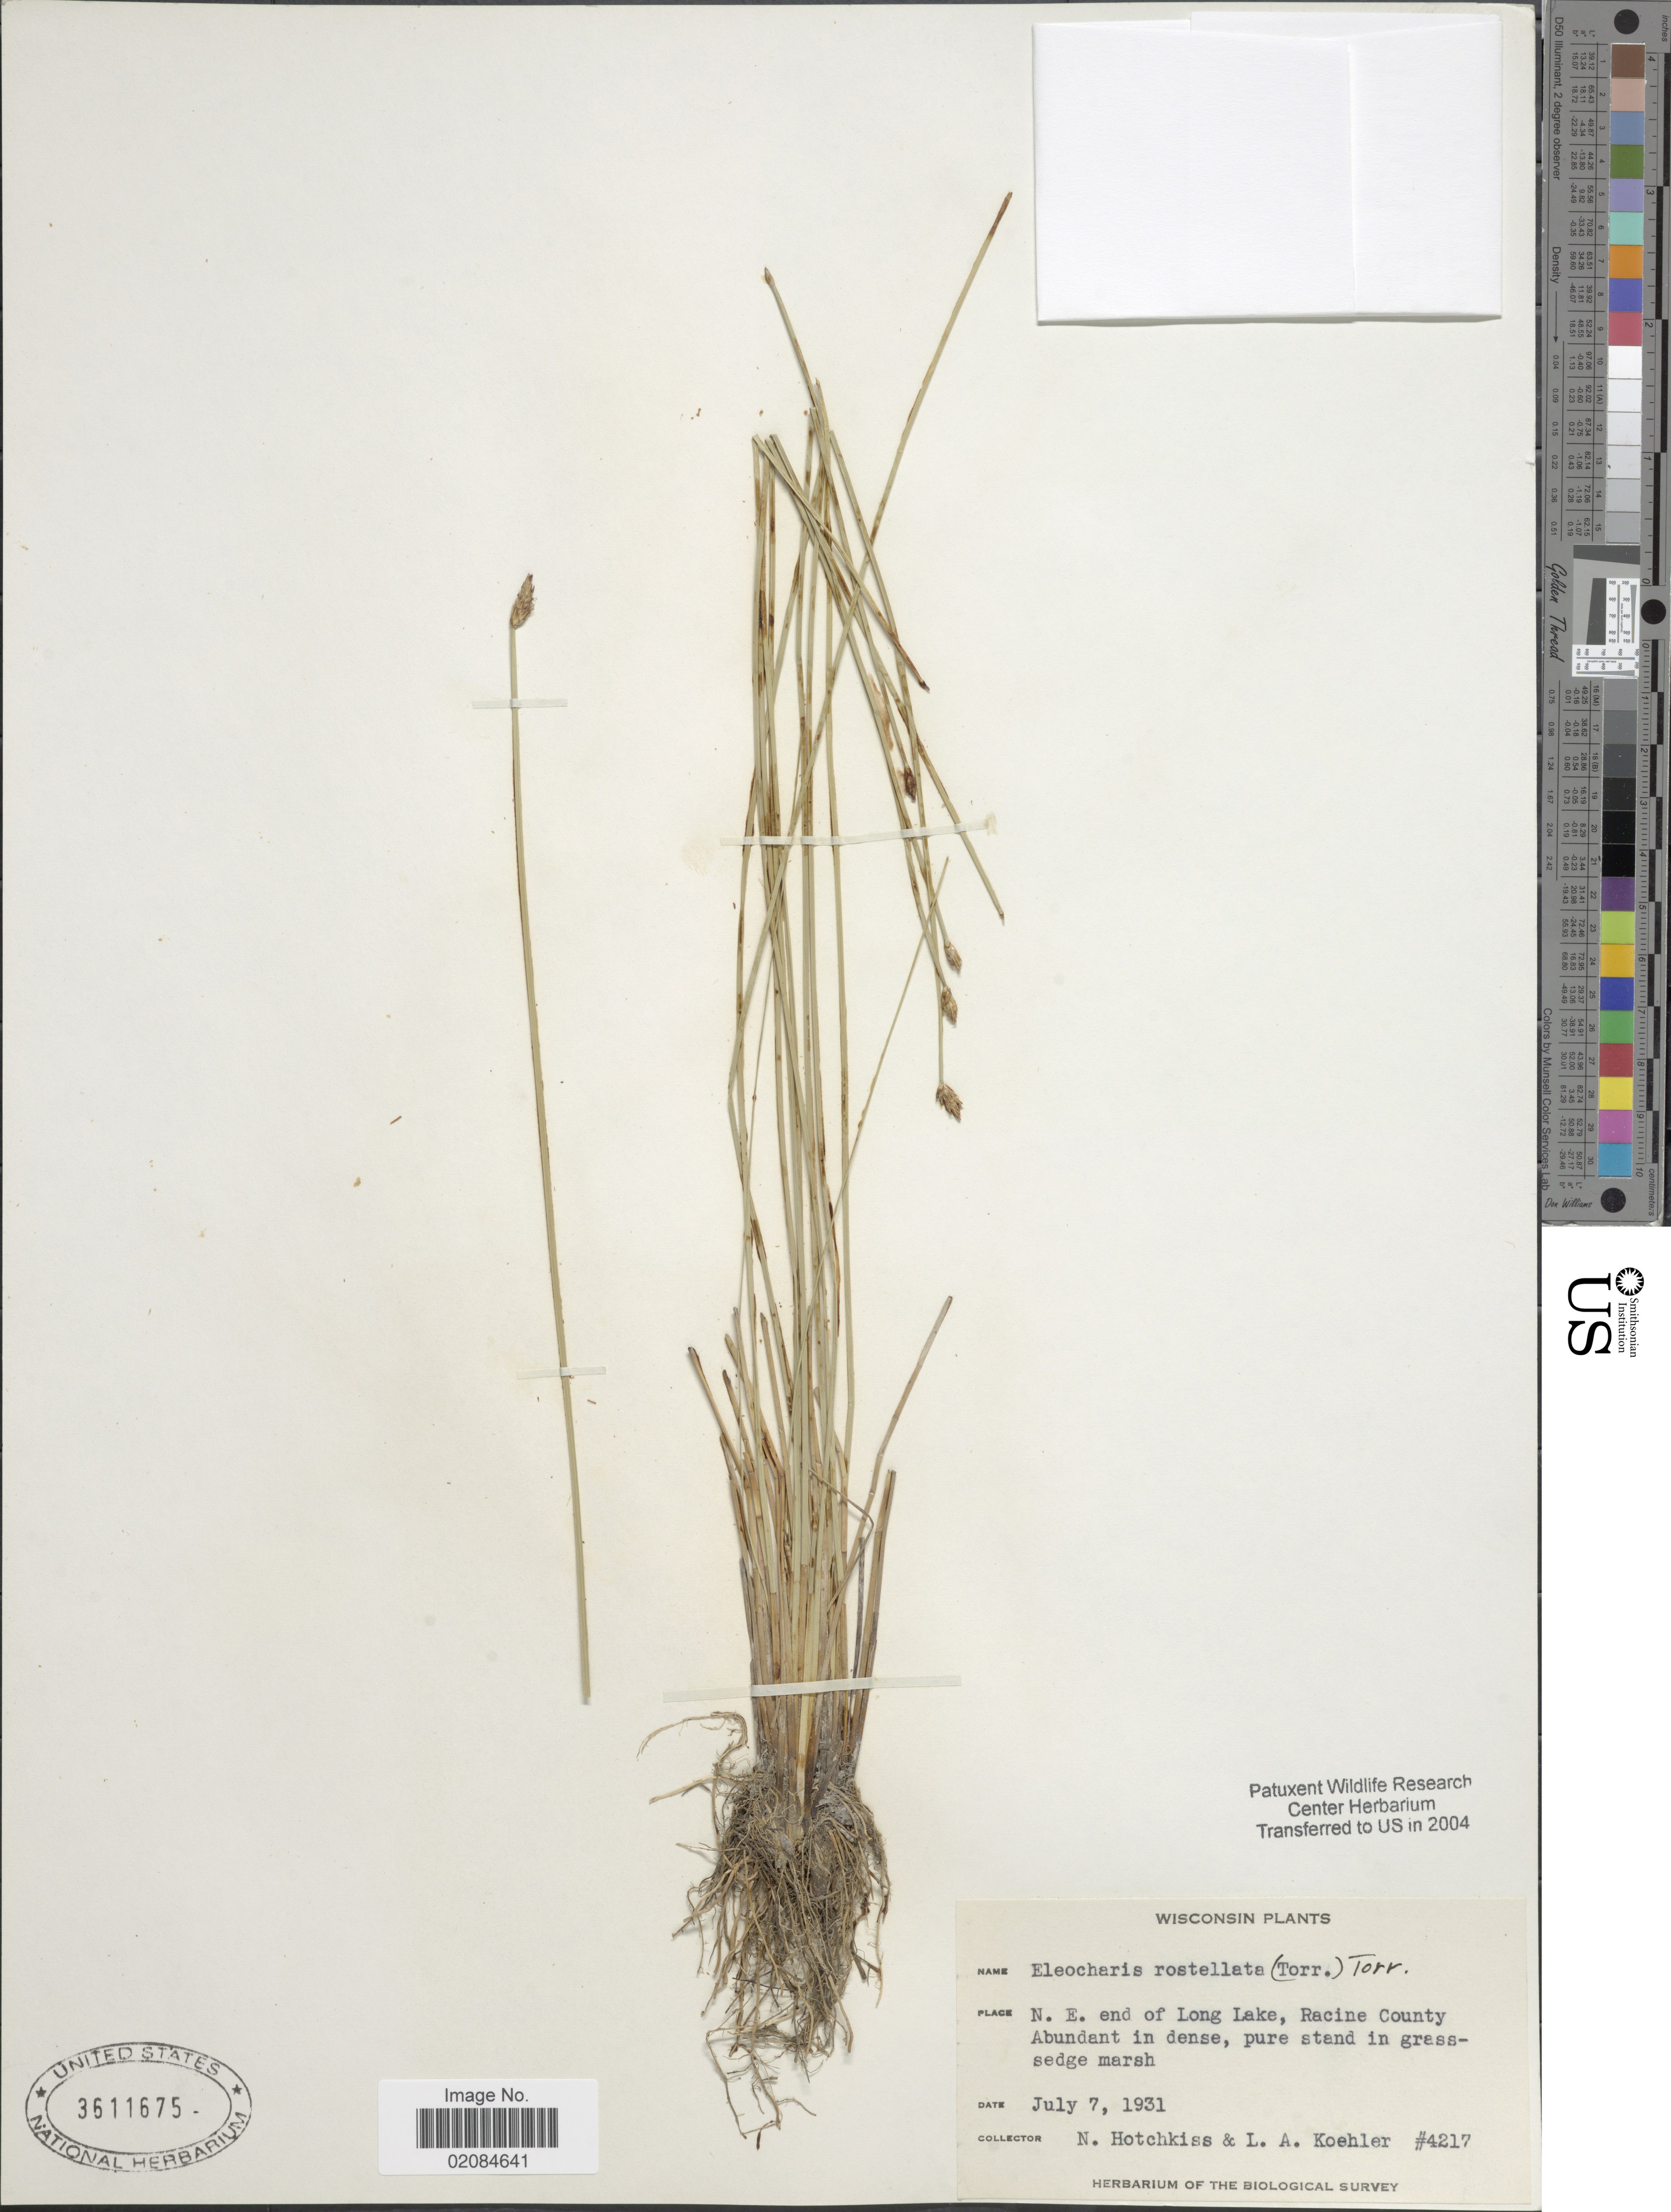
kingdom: Plantae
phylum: Tracheophyta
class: Liliopsida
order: Poales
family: Cyperaceae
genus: Eleocharis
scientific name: Eleocharis rostellata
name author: (Torr.) Torr.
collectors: N. Hotchkiss & L. Koehler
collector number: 4217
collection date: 1931-07-07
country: United States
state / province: Wisconsin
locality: N. E. end of Long Lake, Racine County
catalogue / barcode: US 3611675